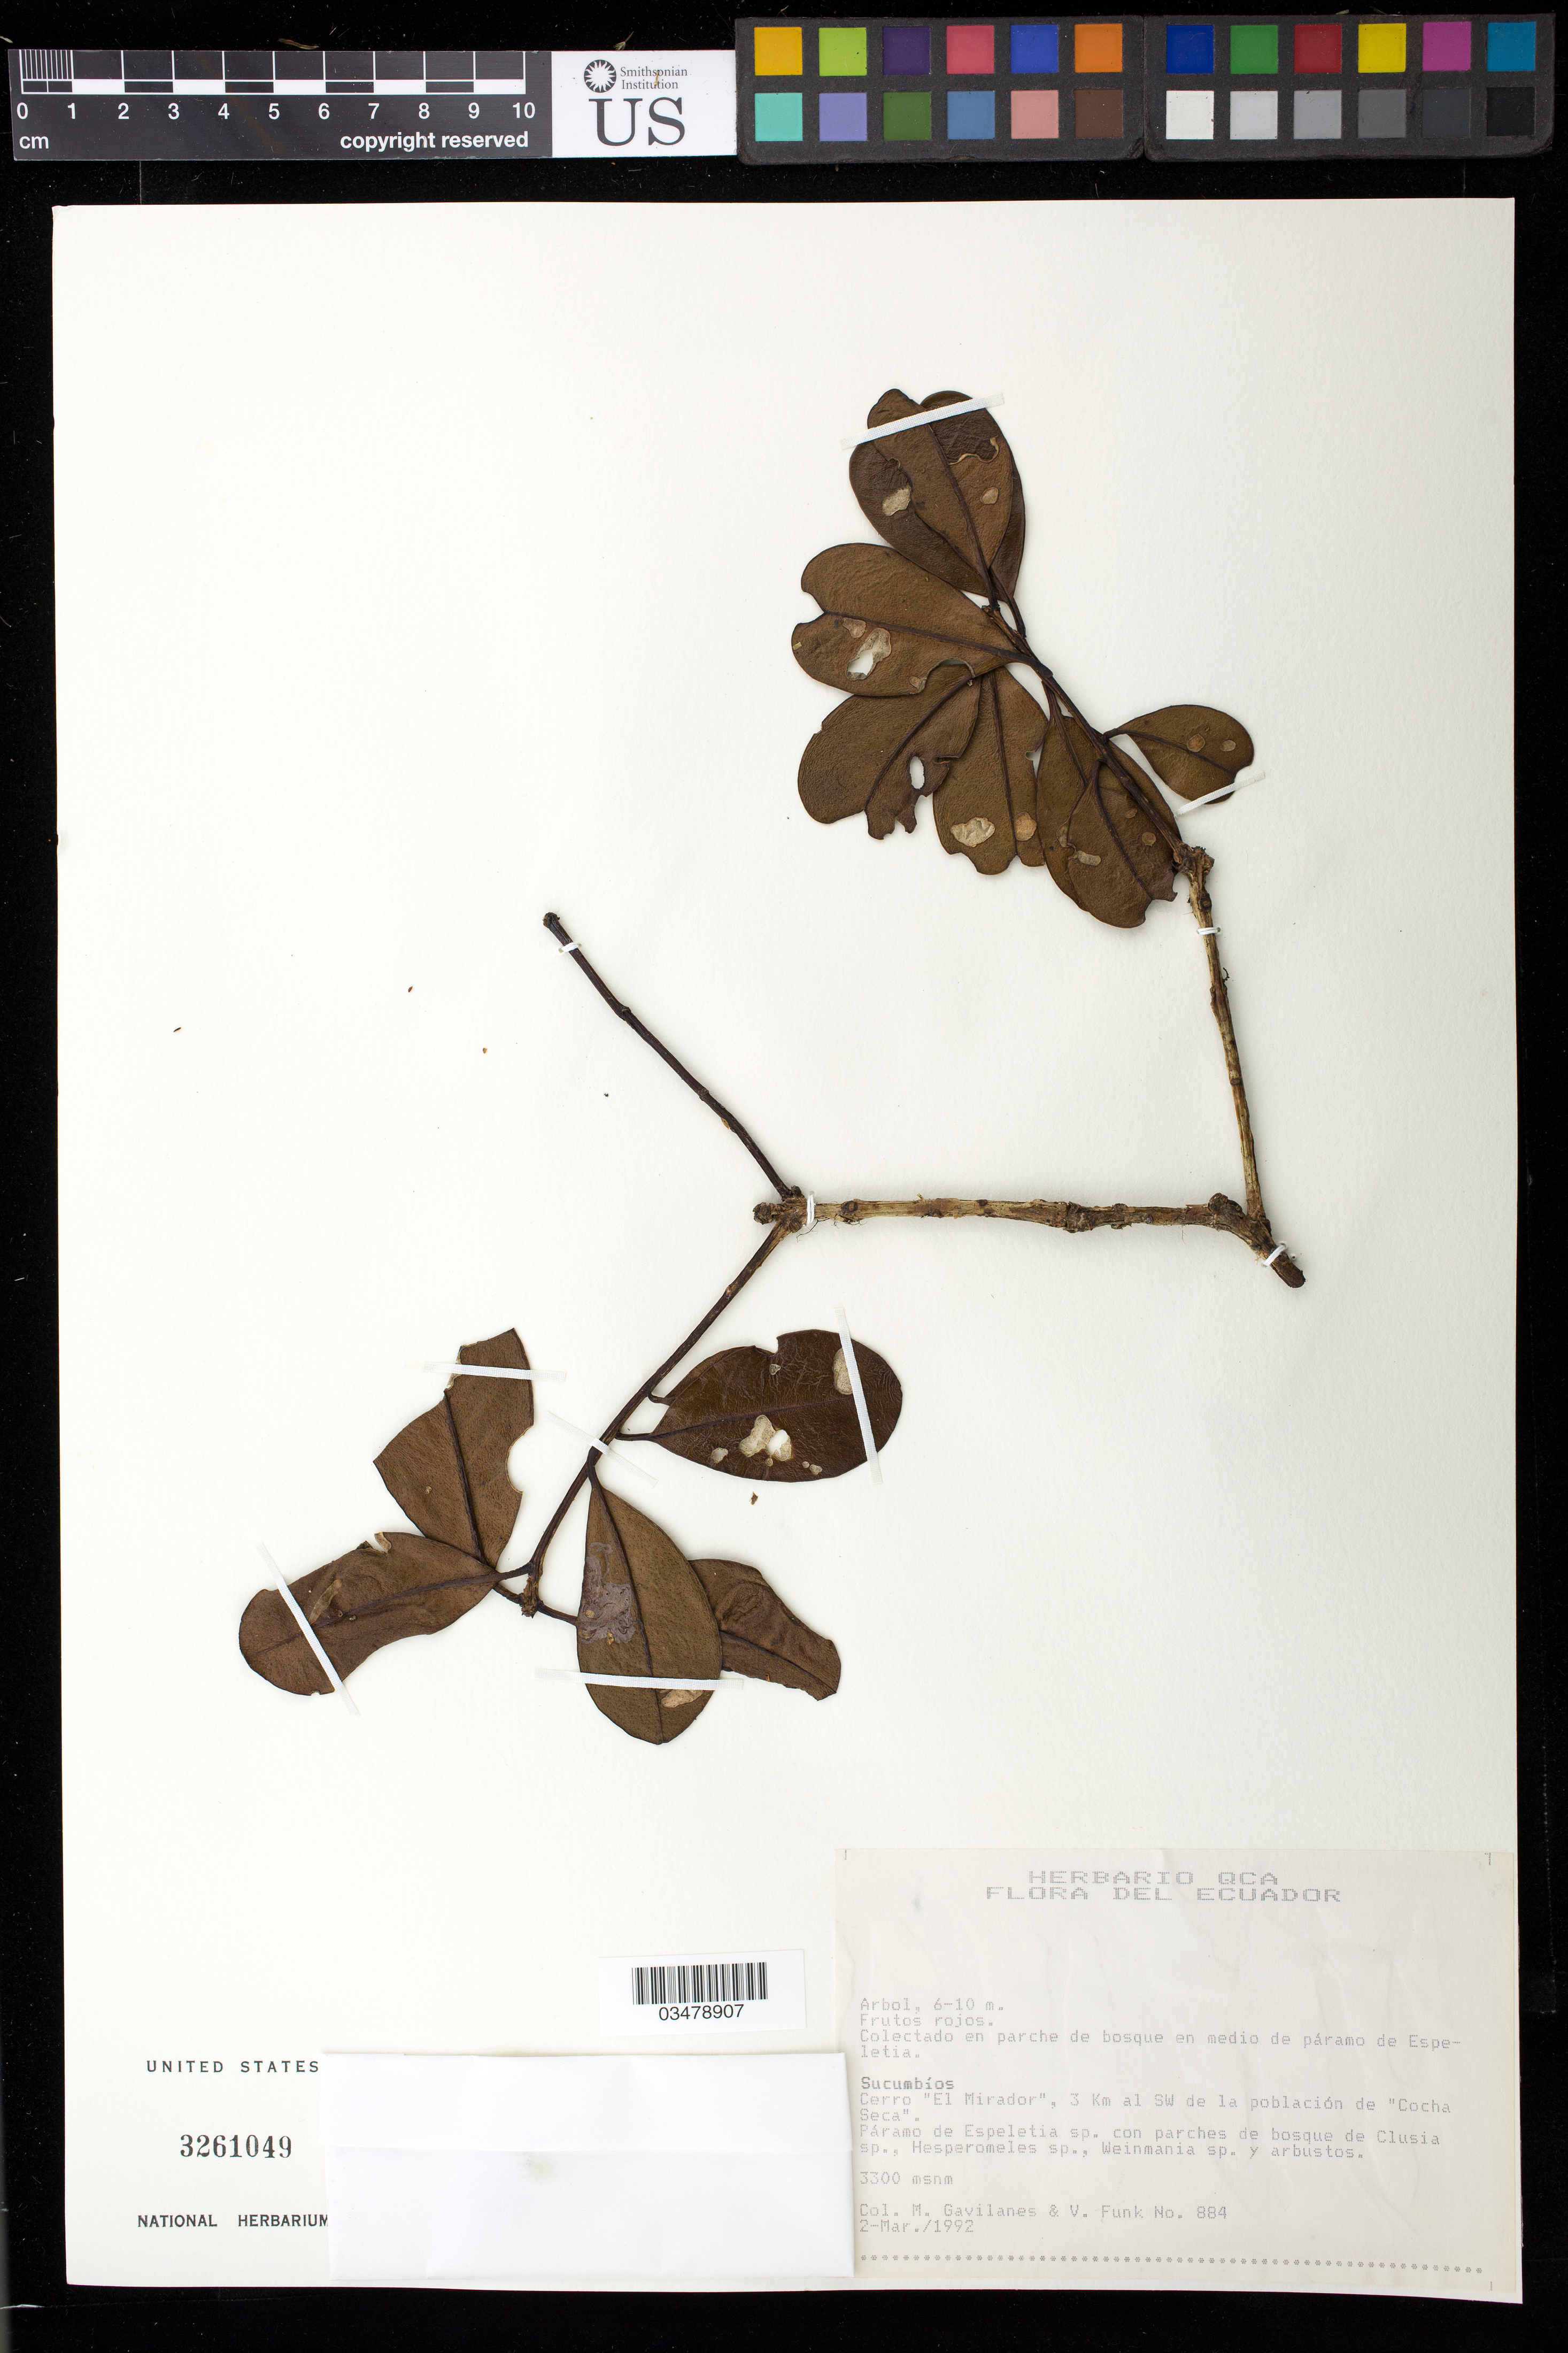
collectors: M. Gavilanes & V. Funk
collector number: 884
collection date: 1992-03-02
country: Ecuador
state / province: Sucumbíos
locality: Cerro "El Mirador", 3 Km al SW de la población de "Cocha Seca"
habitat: Paramo de Espeletia sp con parches de bosque de Clusia, Hesperomeles, Weinmania y arbustos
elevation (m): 3500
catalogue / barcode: US 3261049